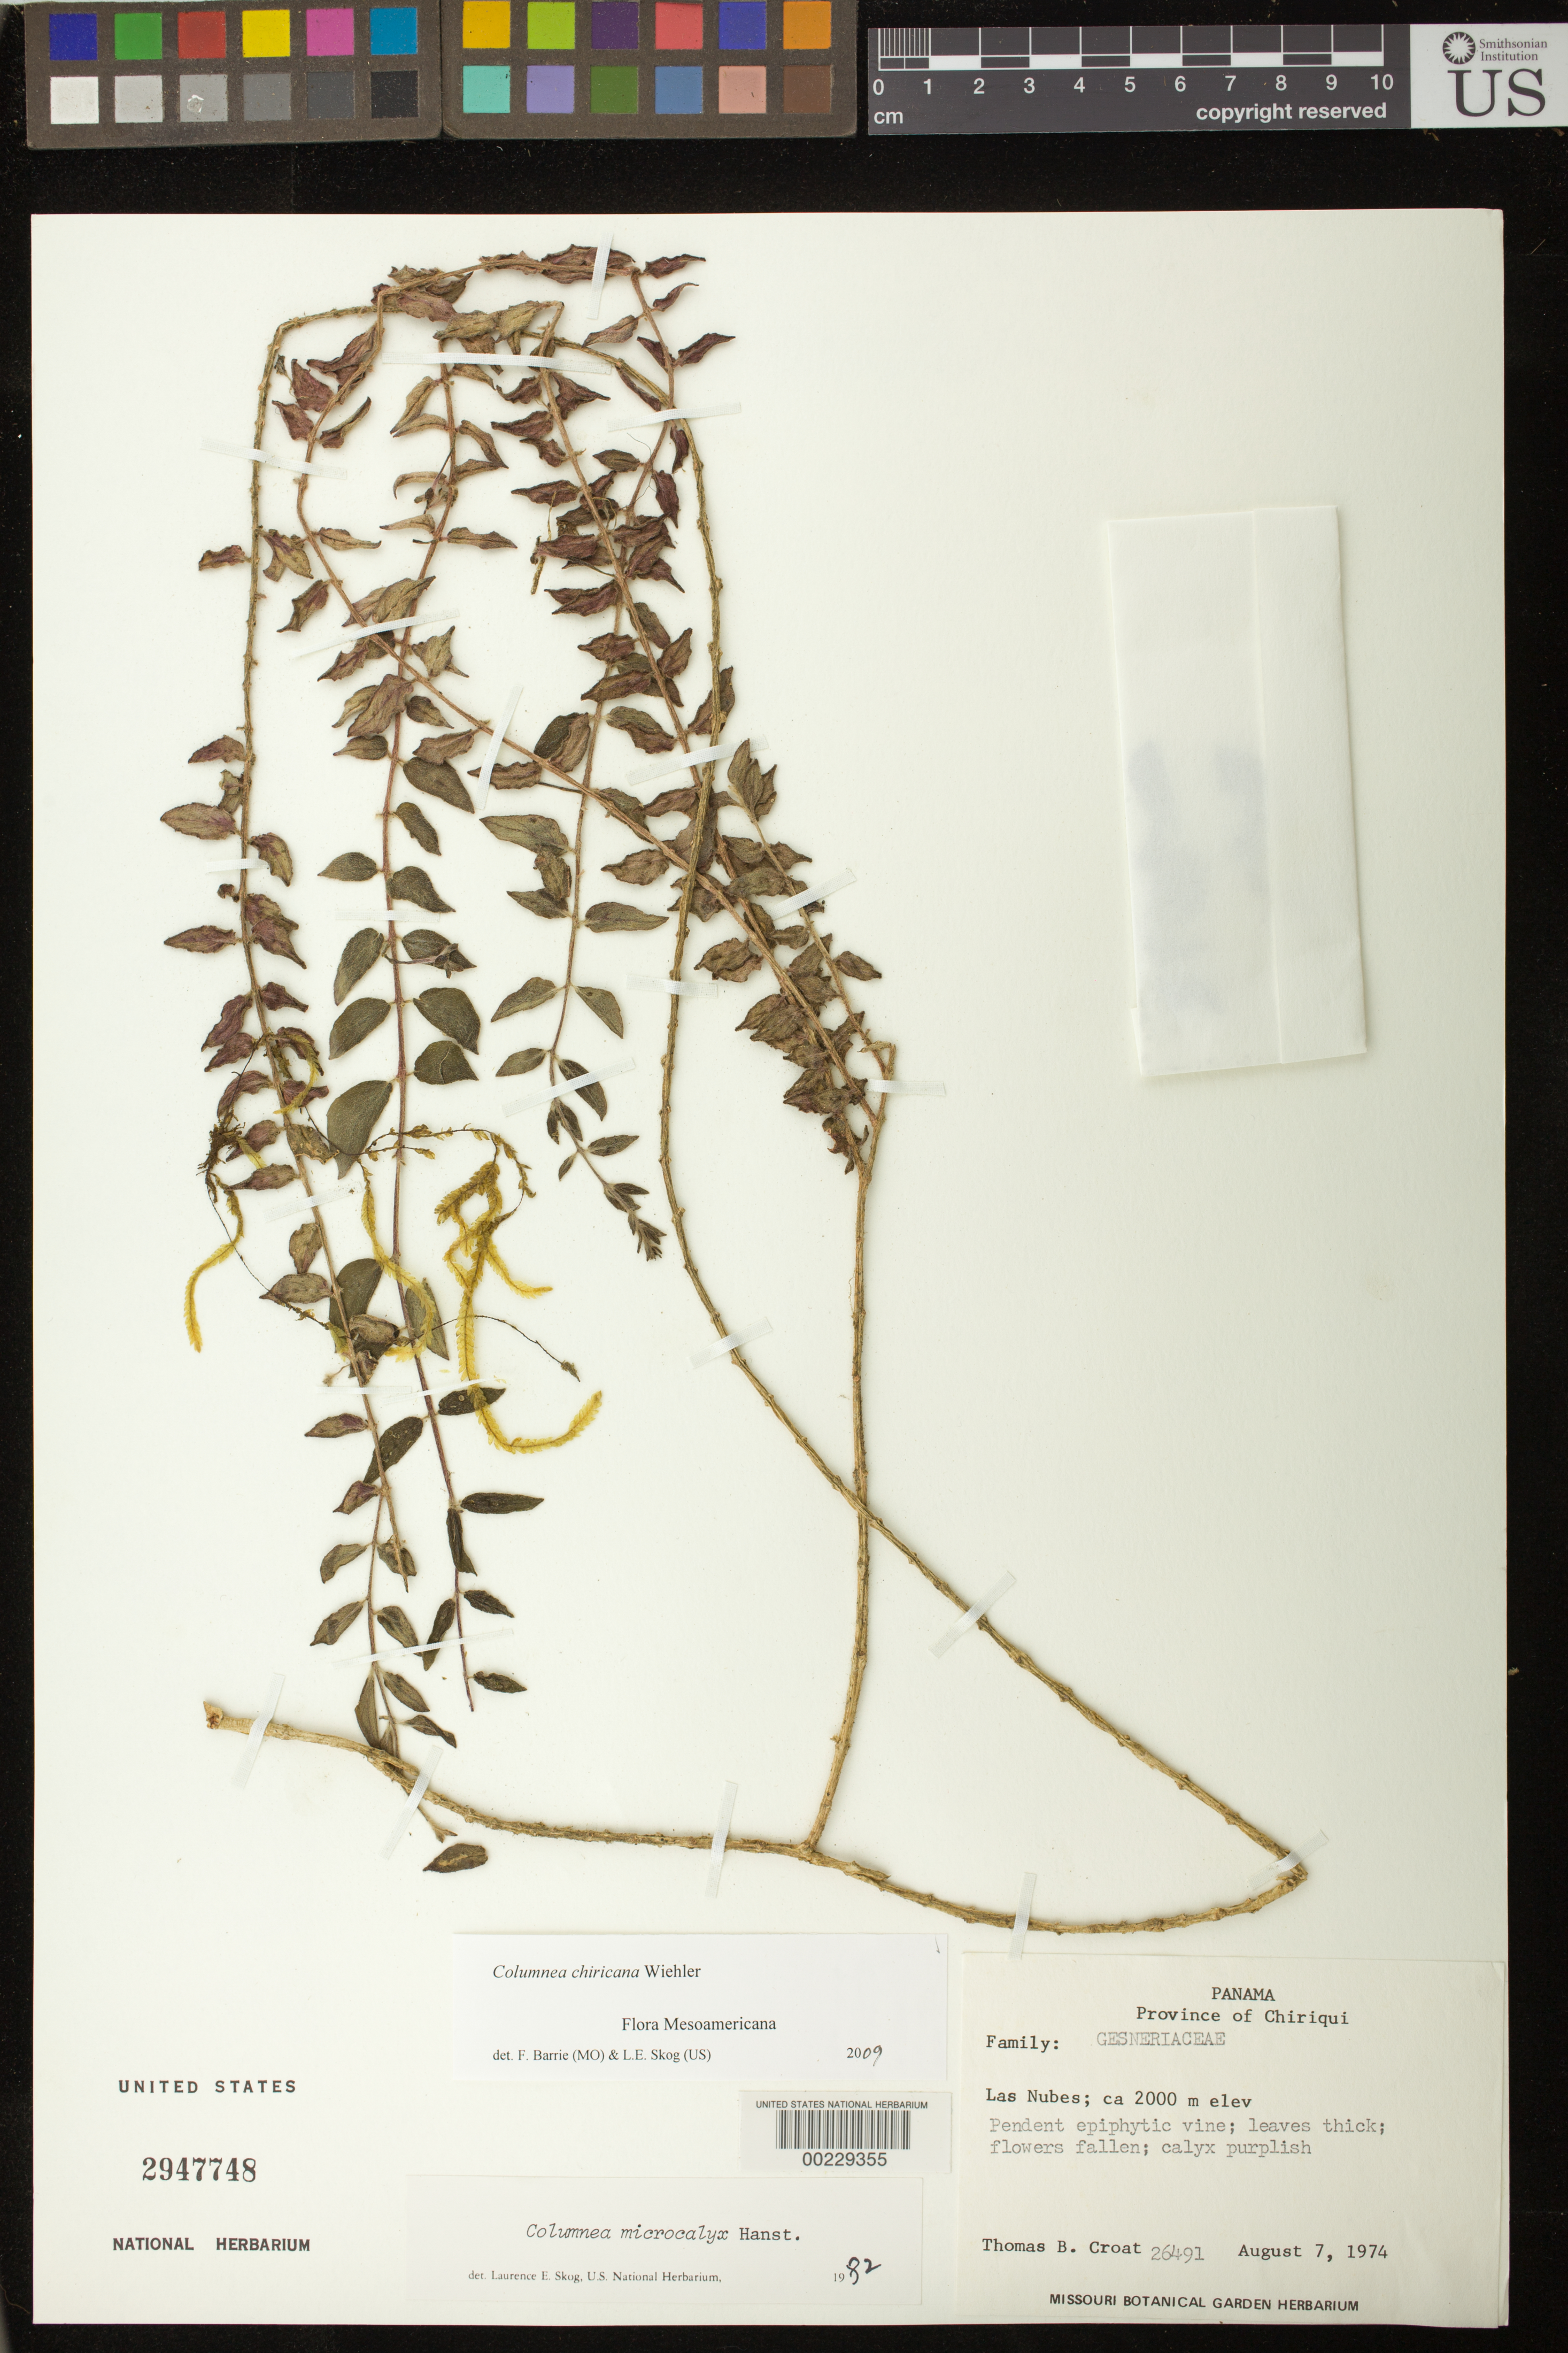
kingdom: Plantae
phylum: Tracheophyta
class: Magnoliopsida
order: Lamiales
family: Gesneriaceae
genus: Columnea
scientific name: Columnea chiricana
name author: Wiehler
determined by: Barrie, F. R.; Skog, Laurence E.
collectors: T. B. Croat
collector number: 26491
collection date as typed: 07 Aug 1974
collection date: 1974-08-07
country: Panama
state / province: Chiriquí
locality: Las Nubes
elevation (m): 2000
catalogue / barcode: US 2947748